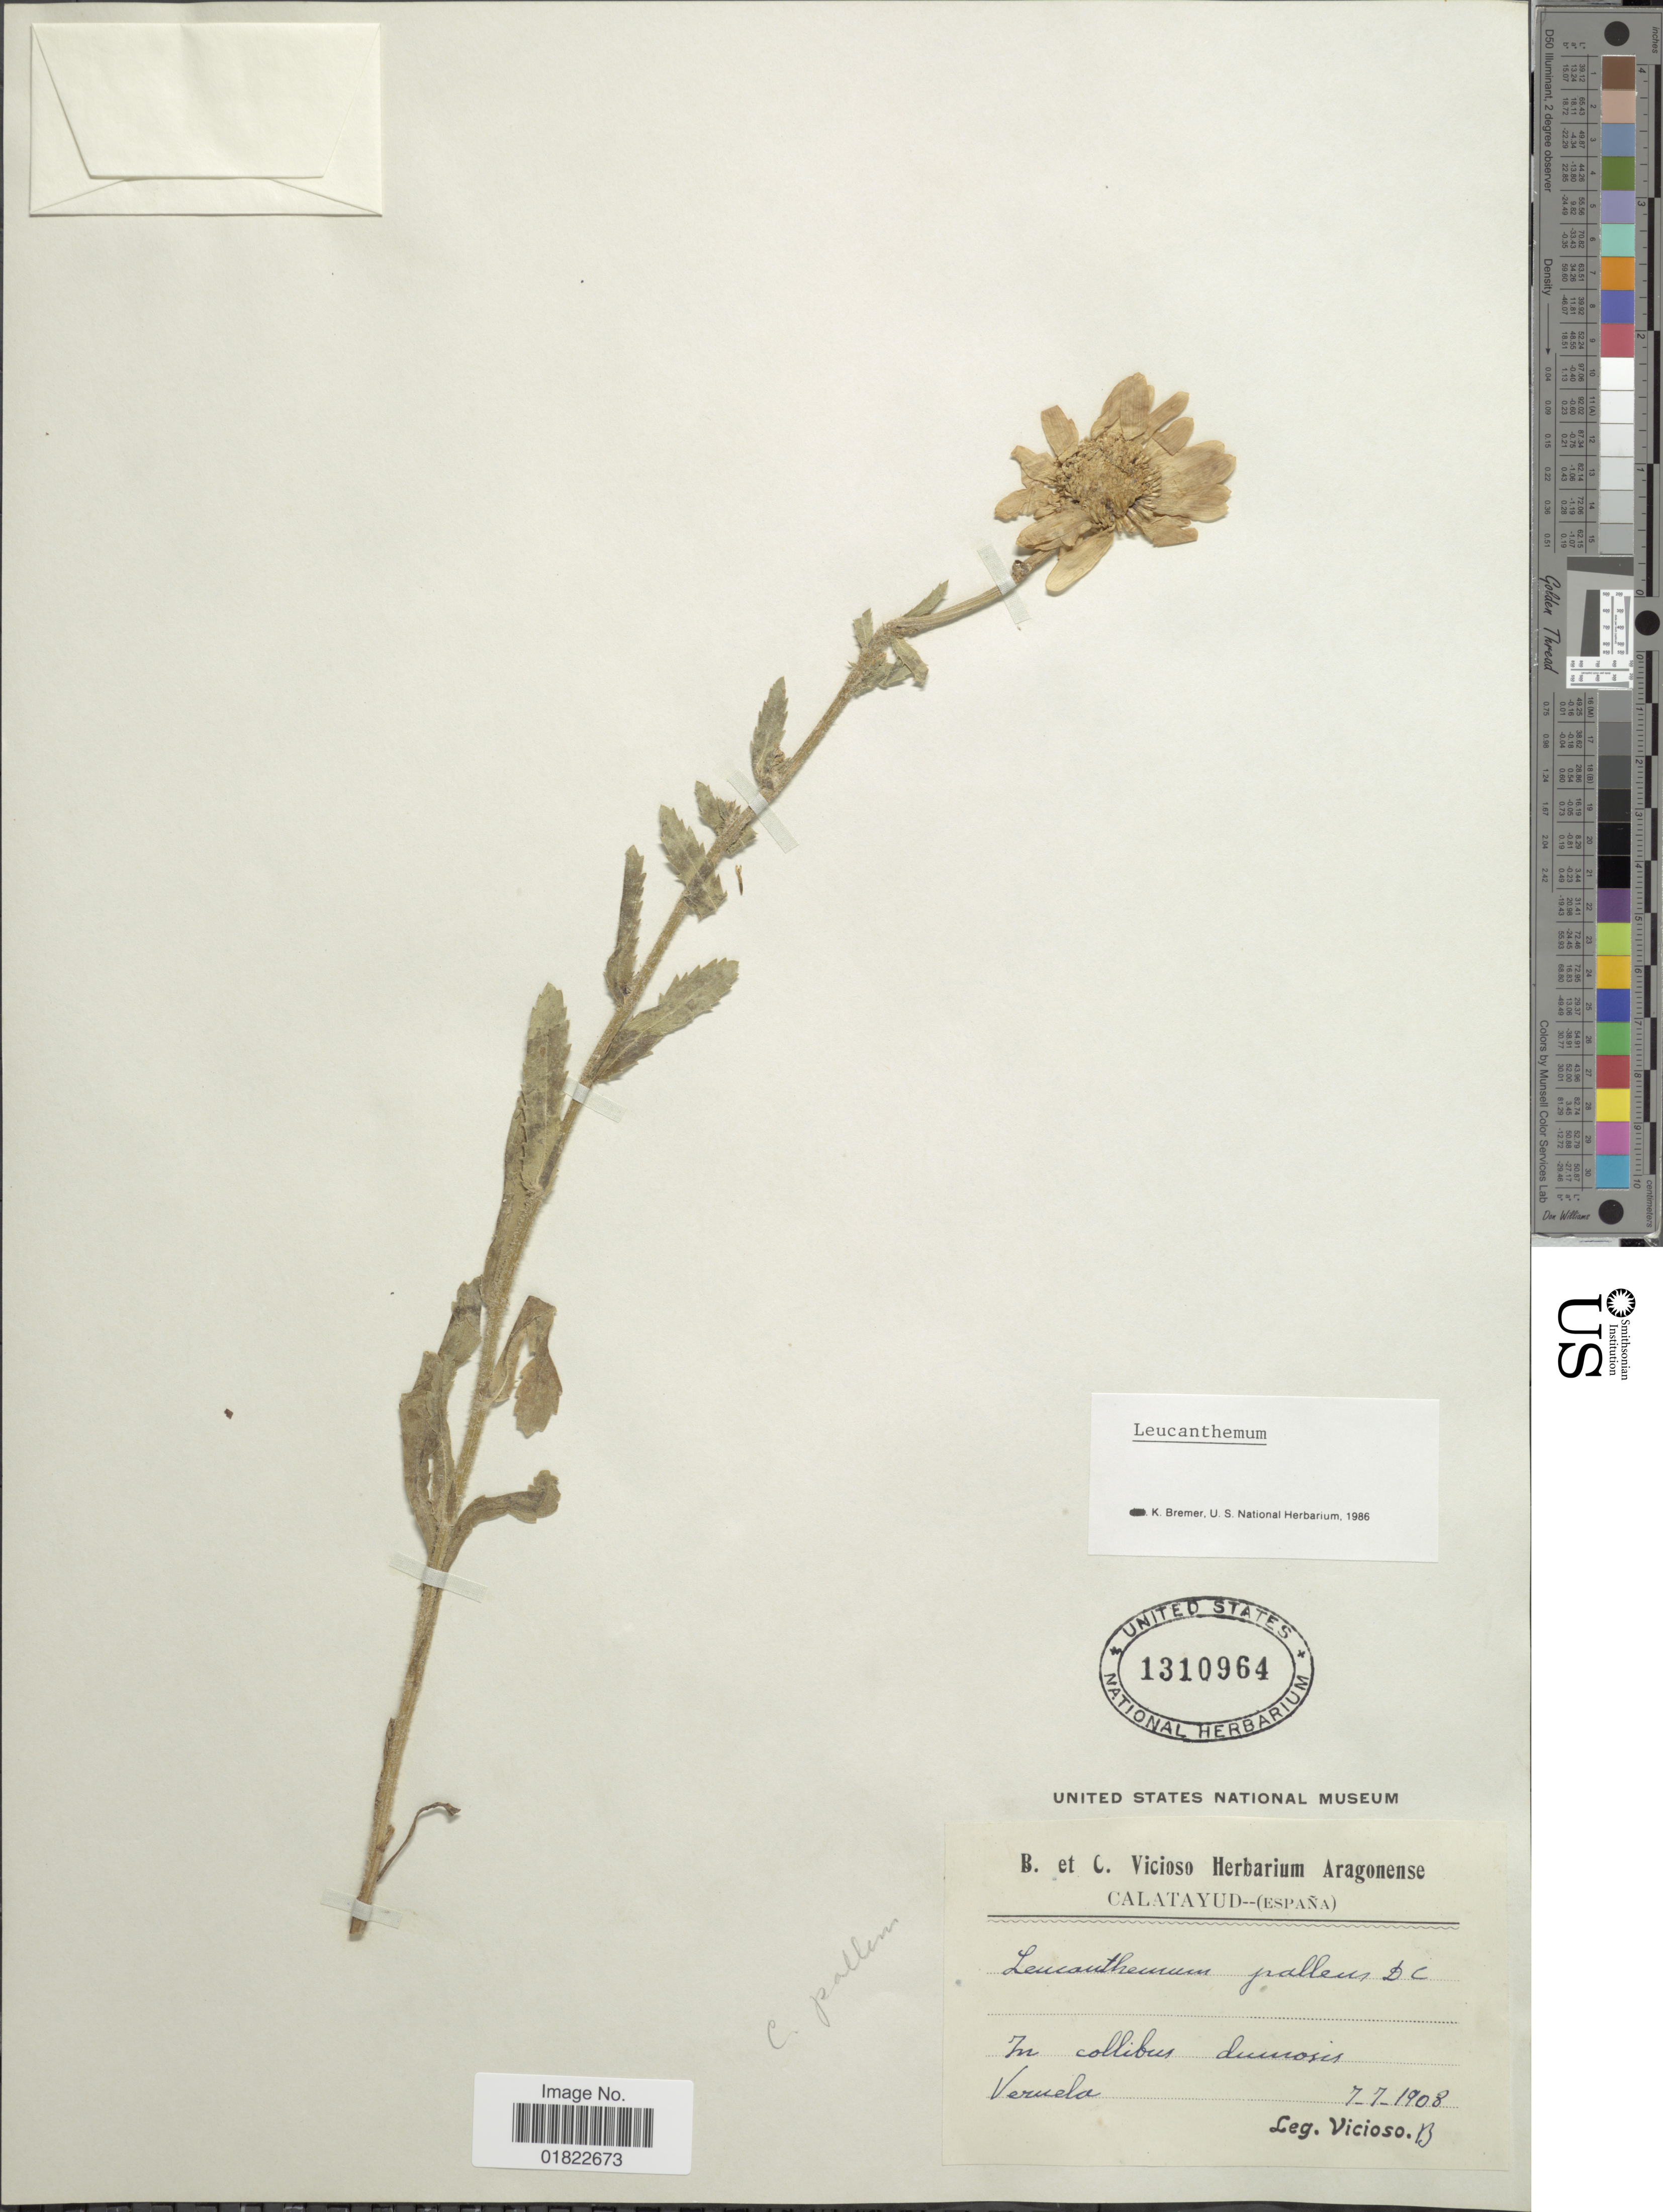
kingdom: Plantae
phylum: Tracheophyta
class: Magnoliopsida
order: Asterales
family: Asteraceae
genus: Leucanthemum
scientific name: Leucanthemum pallens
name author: DC.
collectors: Vicioso, B.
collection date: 1908-07-07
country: Spain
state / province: Aragon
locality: In collibus dumosis, Veruela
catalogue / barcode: US 1310964